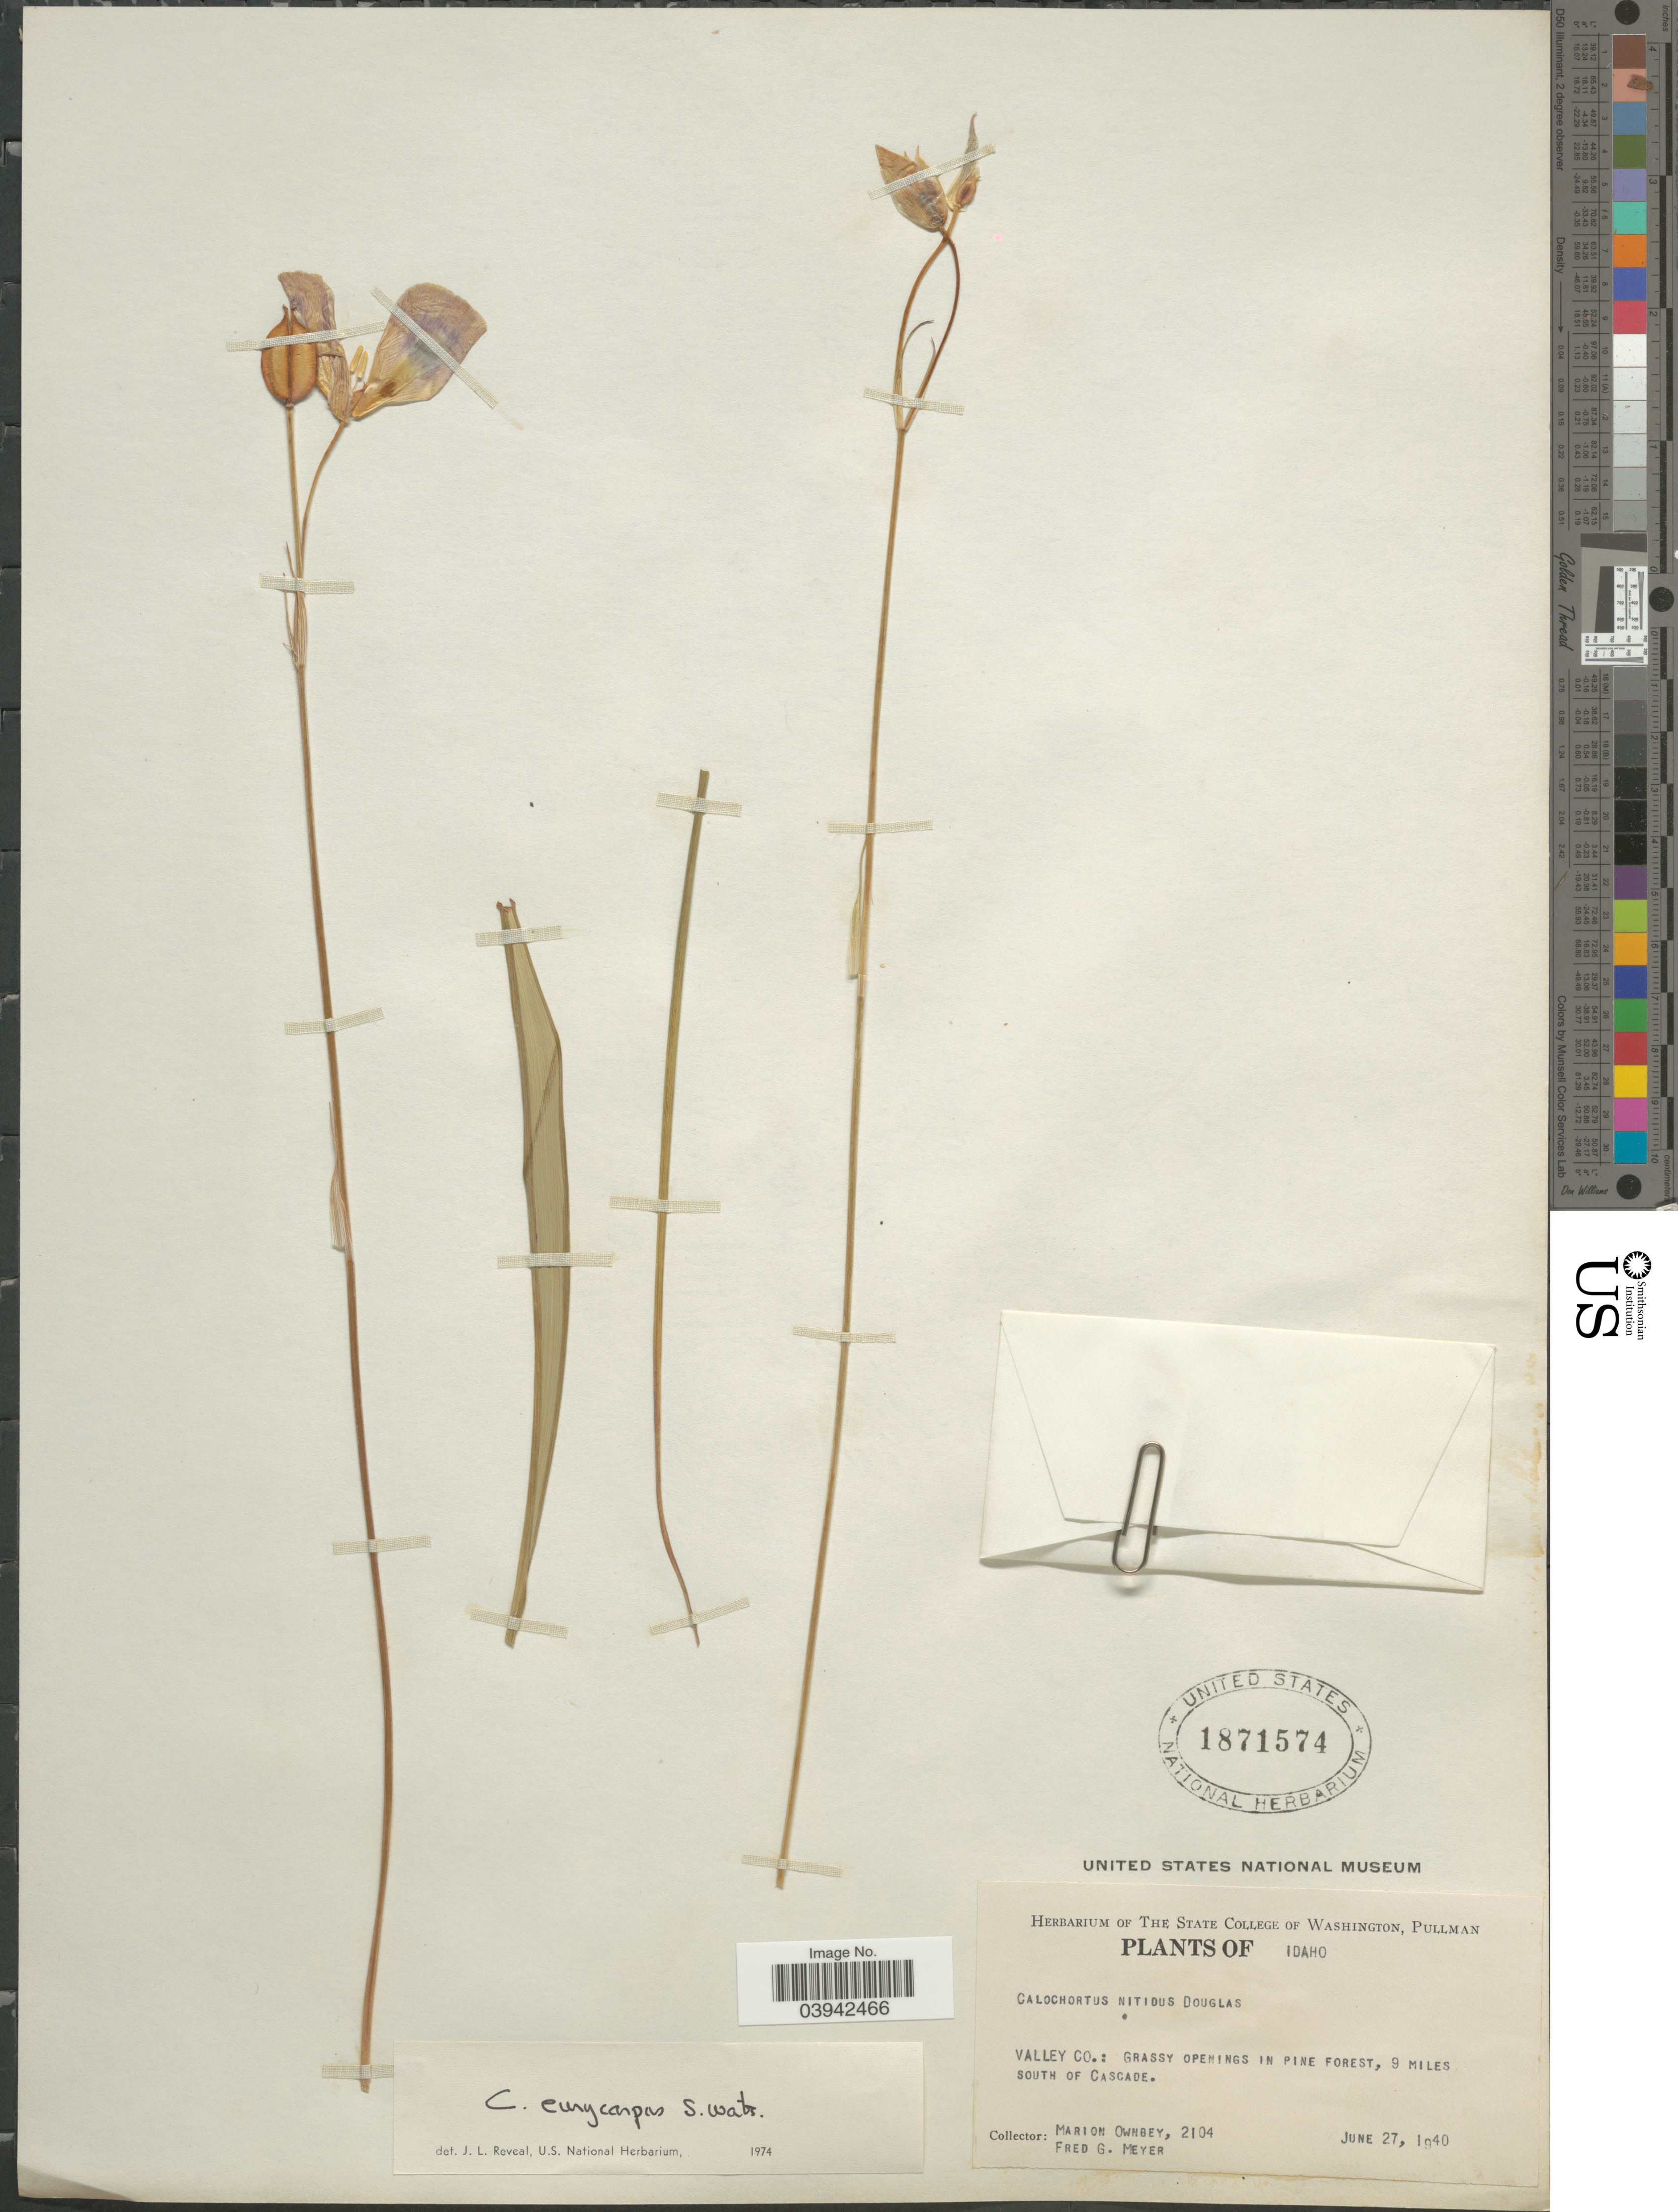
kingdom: Plantae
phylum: Tracheophyta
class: Liliopsida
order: Liliales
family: Liliaceae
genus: Calochortus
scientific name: Calochortus eurycarpus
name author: S. Watson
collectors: M. Ownbey & F. G. Meyer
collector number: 2104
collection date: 1940-06-27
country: United States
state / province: Idaho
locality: Valley Co.: Grassy openings in pine forest, 9 miles south of Cascade.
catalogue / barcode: US 1871574